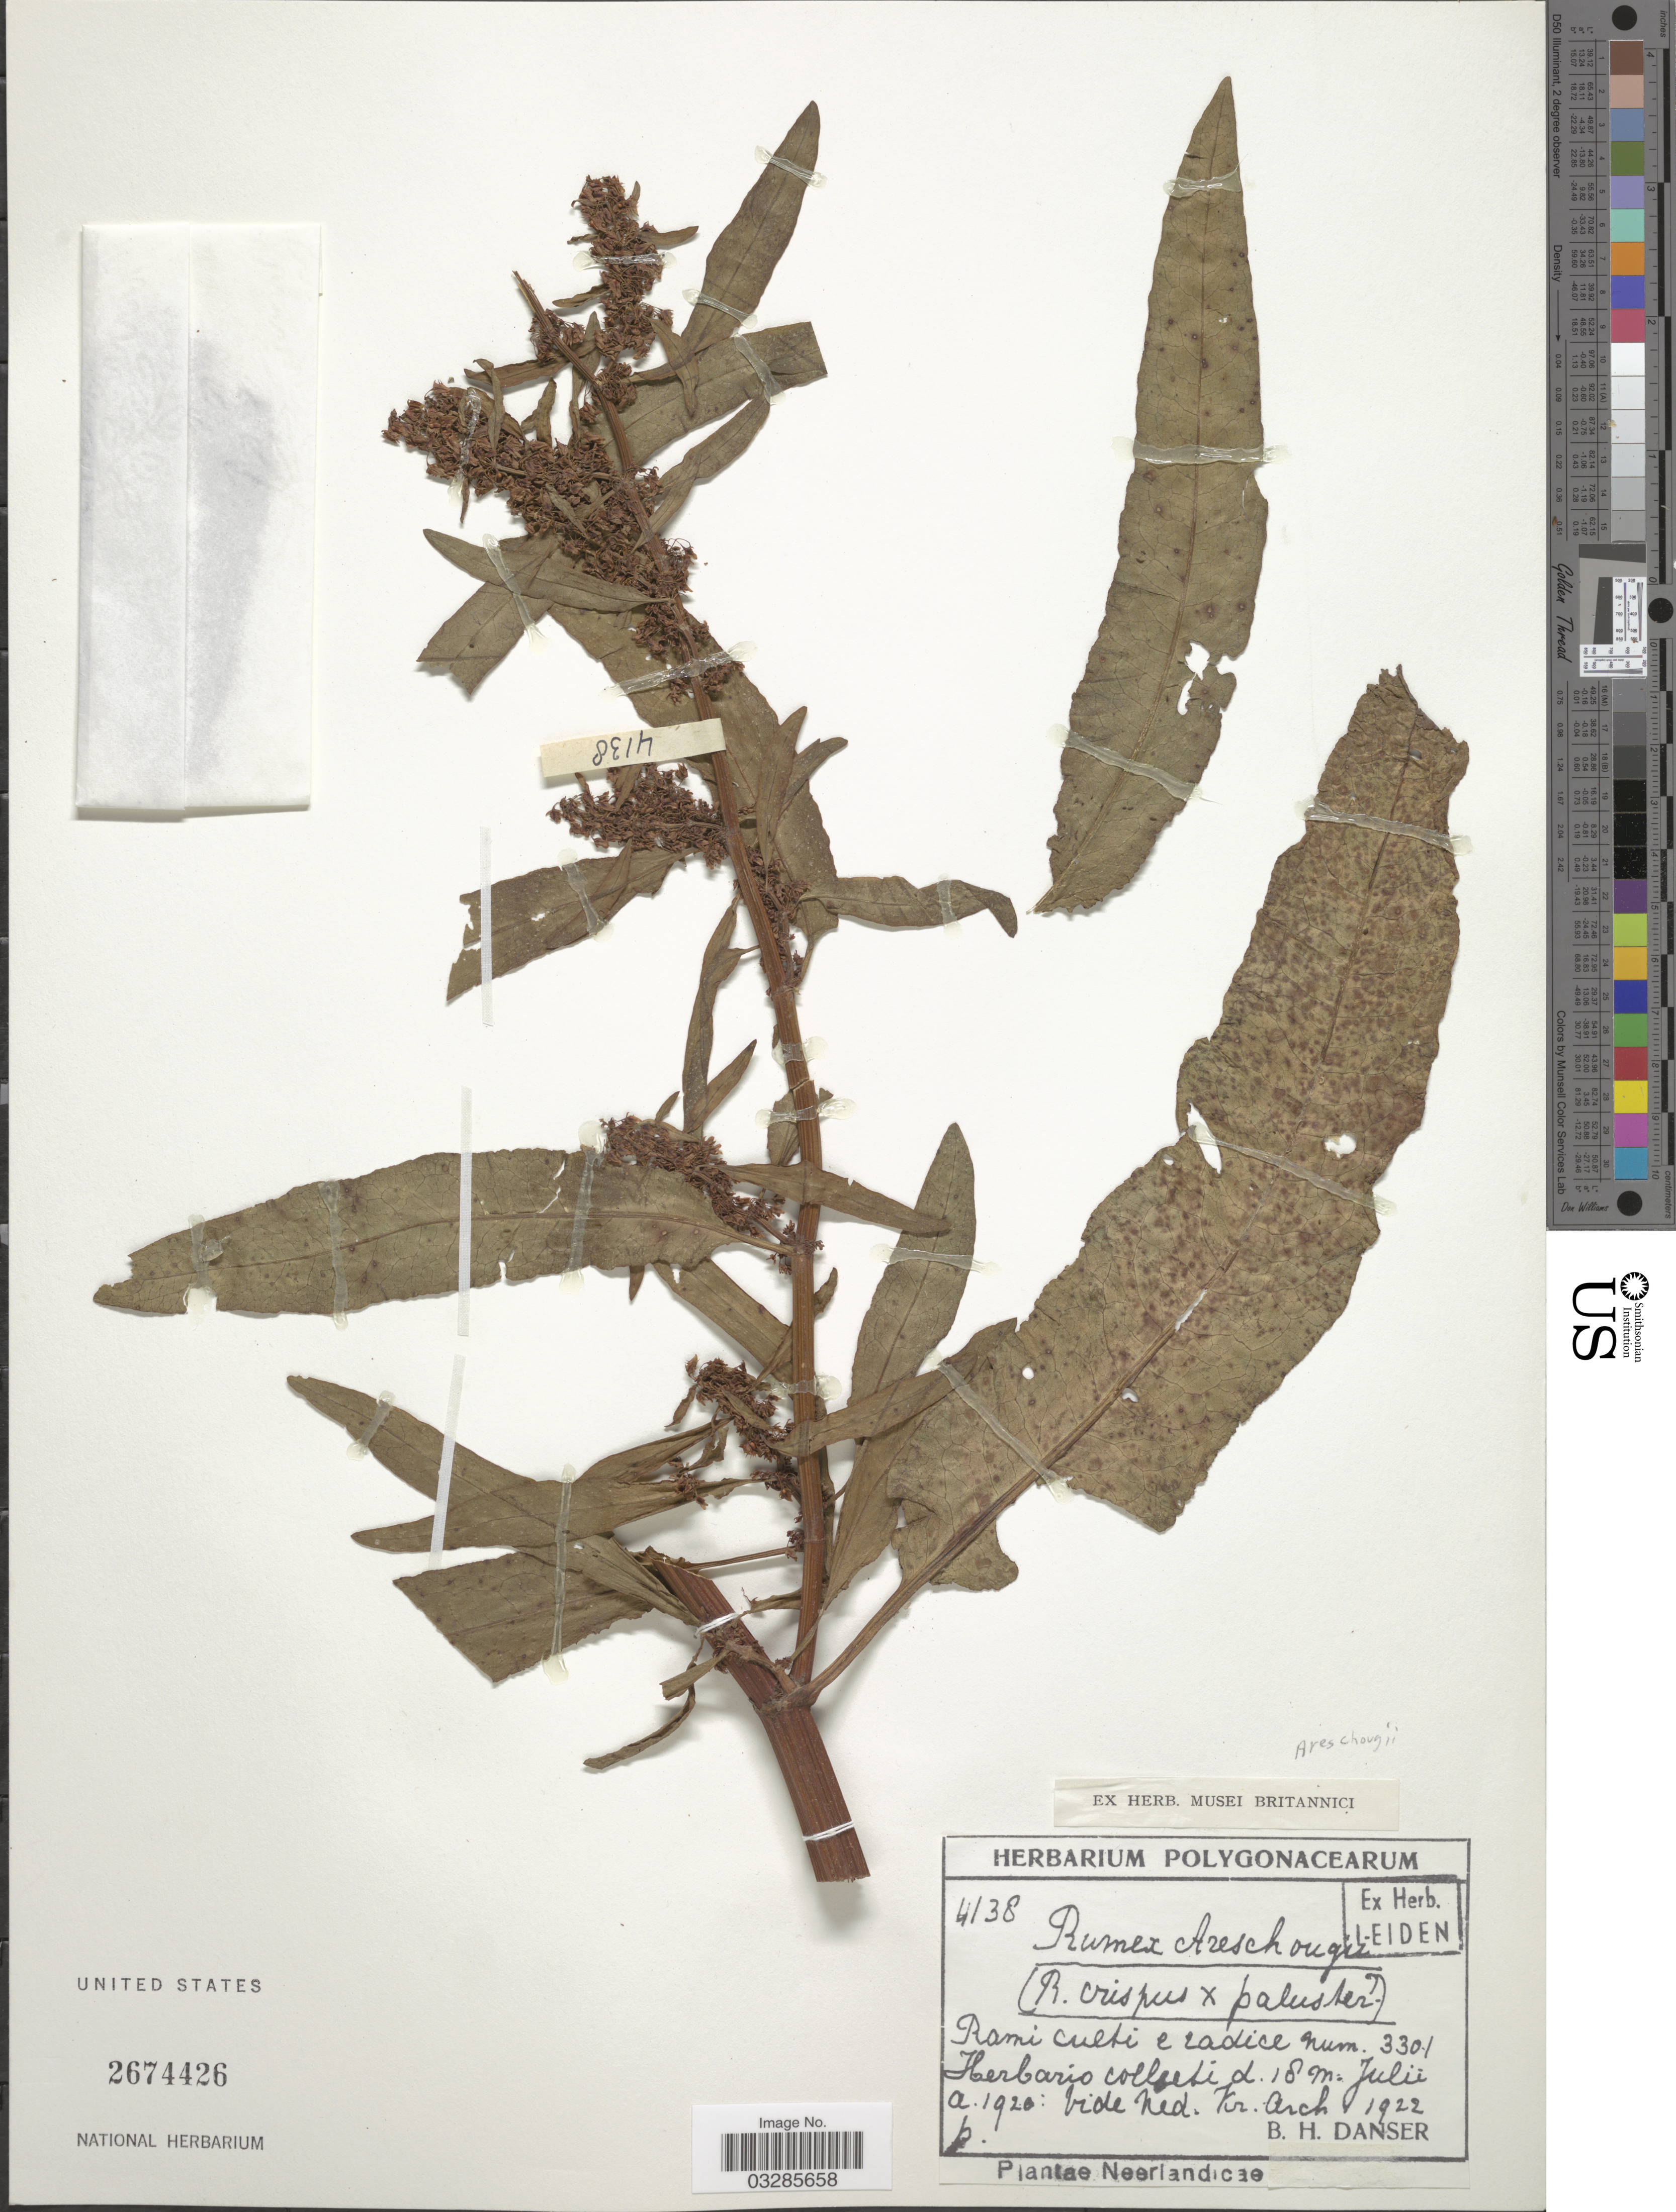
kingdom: Plantae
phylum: Tracheophyta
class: Magnoliopsida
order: Caryophyllales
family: Polygonaceae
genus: Rumex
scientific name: Rumex crispus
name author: L.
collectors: B. Danser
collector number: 3301 ?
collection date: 1920-07-18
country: Netherlands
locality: Rami culti e radice.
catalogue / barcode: US 2674426